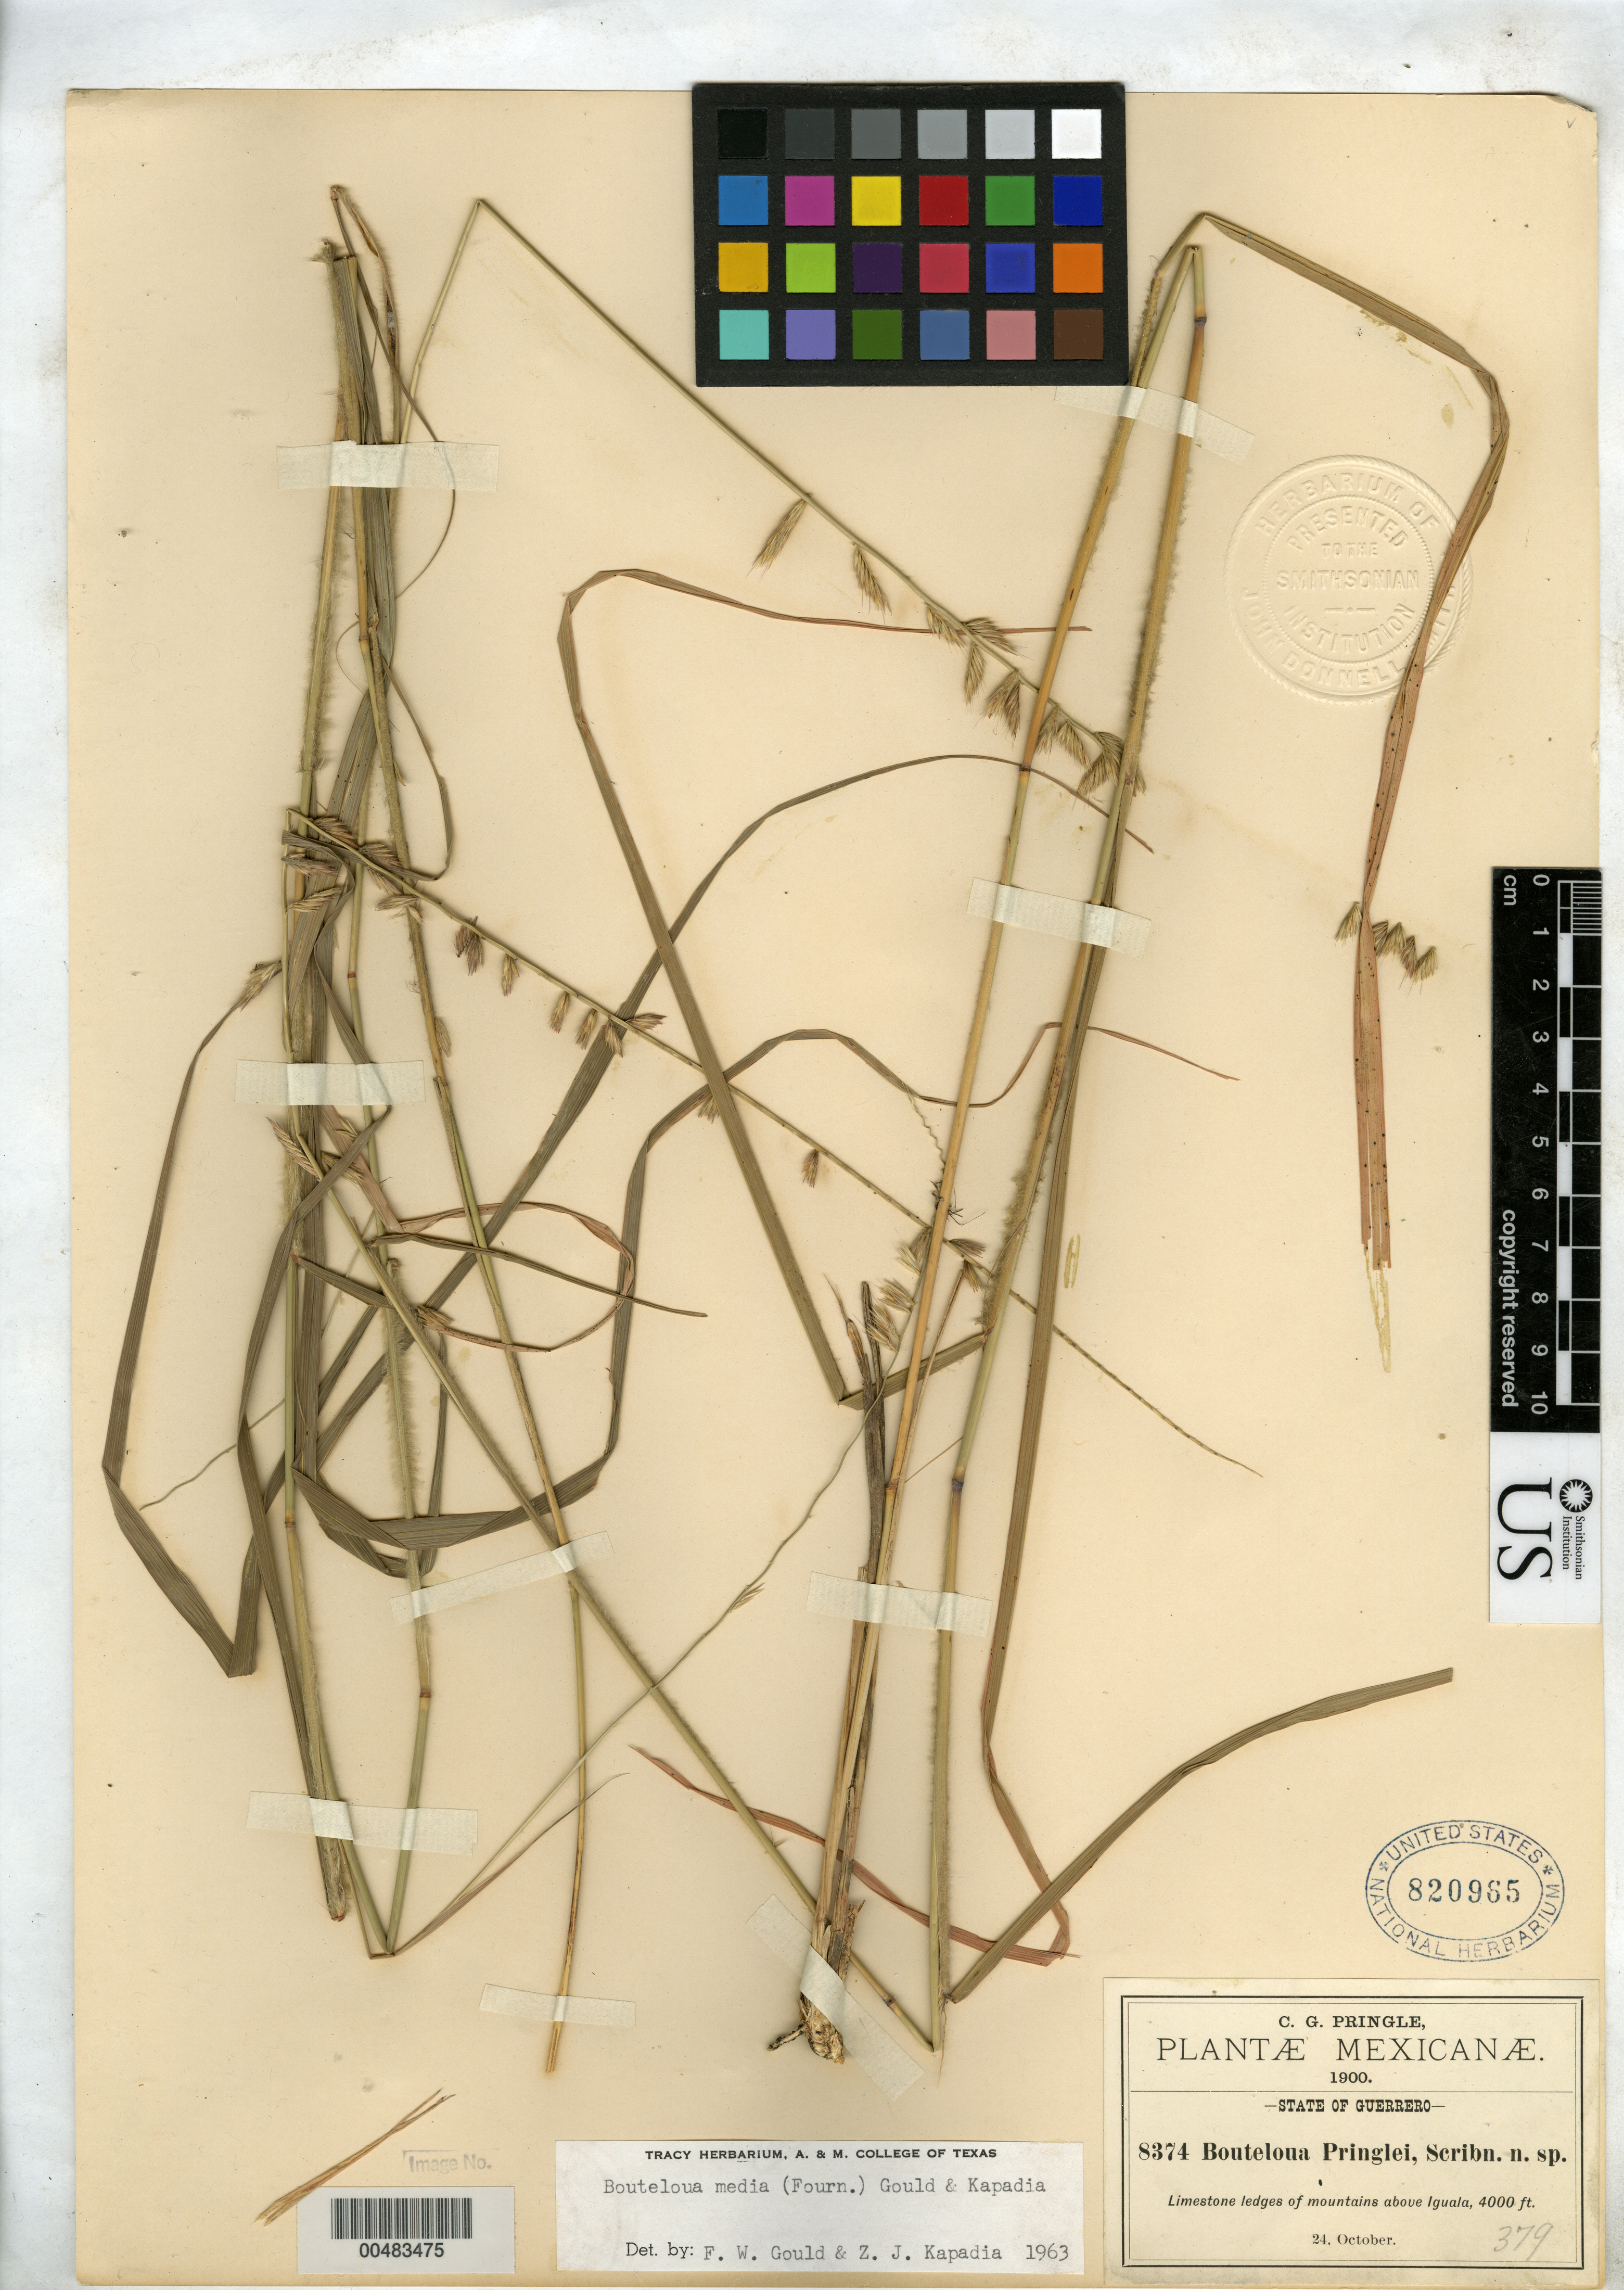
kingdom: Plantae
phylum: Tracheophyta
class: Liliopsida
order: Poales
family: Poaceae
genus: Bouteloua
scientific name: Bouteloua pringlei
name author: Scribn.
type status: Isotype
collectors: C. G. Pringle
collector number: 8374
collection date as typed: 24 Oct 1900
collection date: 1900-10-24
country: Mexico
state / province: Guerrero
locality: Mountains above Iguala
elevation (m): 1219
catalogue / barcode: US 820965